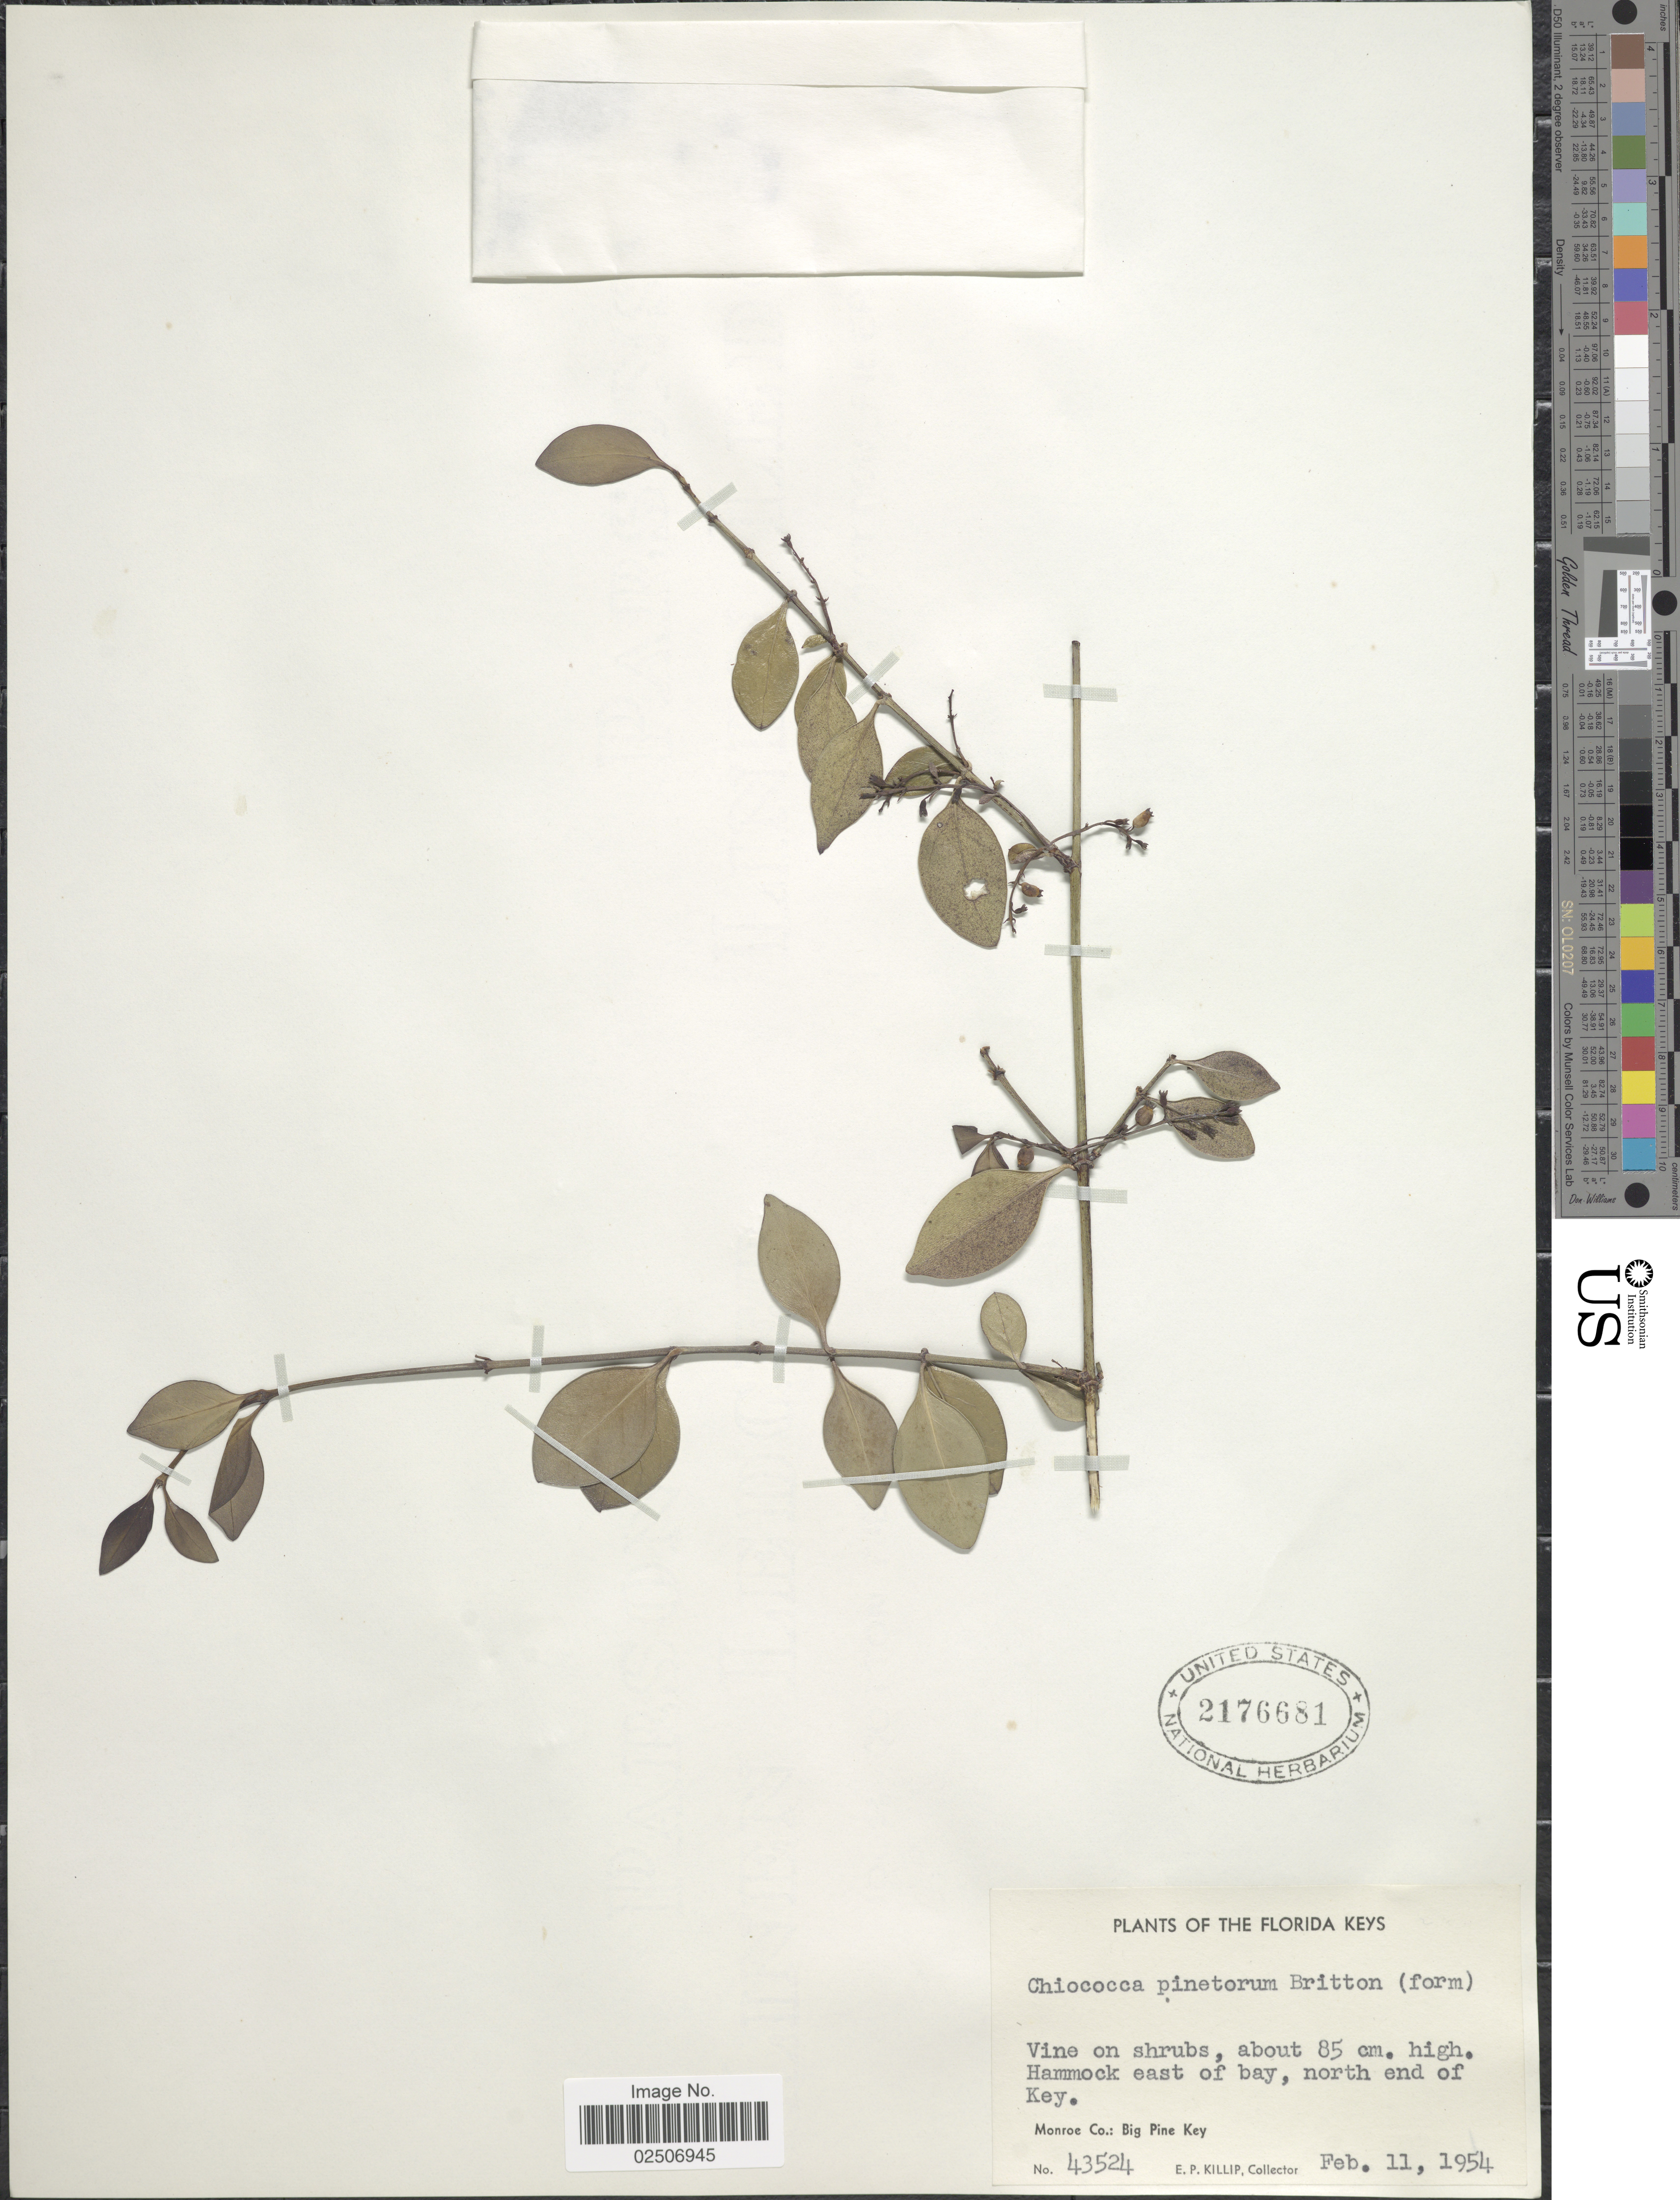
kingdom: Plantae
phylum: Tracheophyta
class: Magnoliopsida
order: Gentianales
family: Rubiaceae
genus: Chiococca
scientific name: Chiococca pinetorum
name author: Britton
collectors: E. P. Killip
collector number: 43524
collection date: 1954-02-11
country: United States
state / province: Florida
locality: Florida Keys, Hammock east of bay, north end of Key, Monroe Co.: Big Pine Key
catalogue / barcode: US 2176681